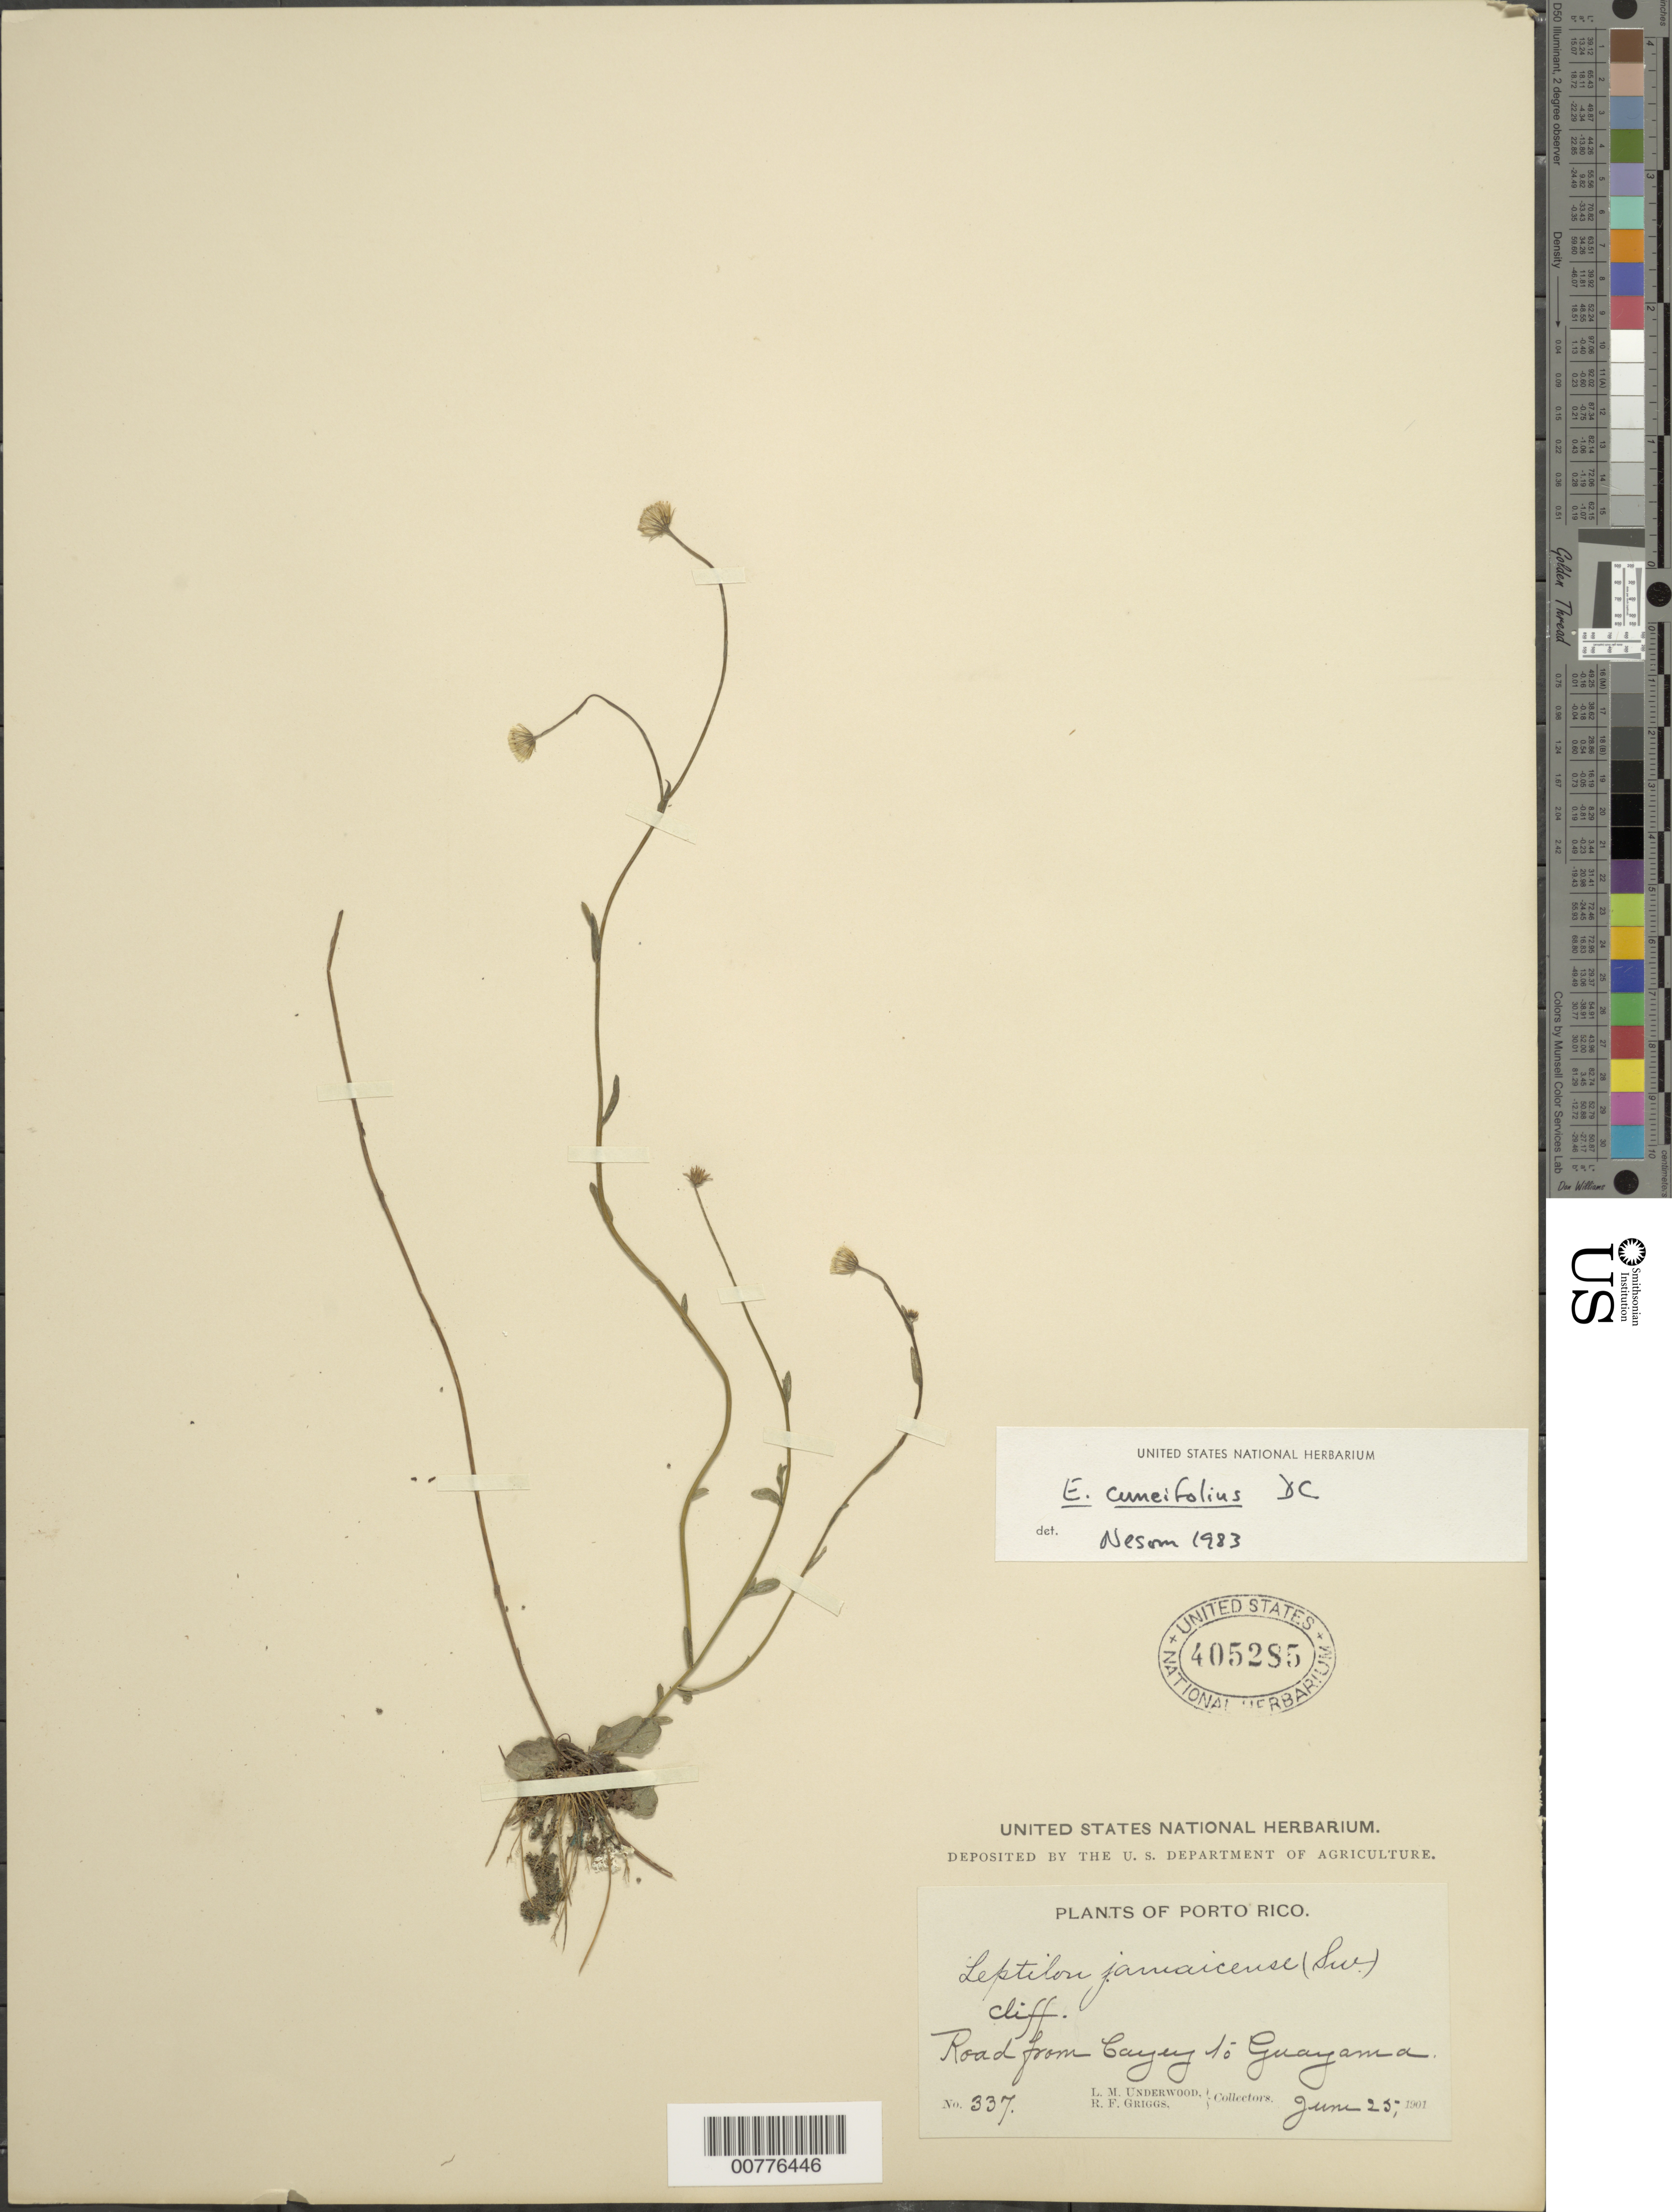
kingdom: Plantae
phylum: Tracheophyta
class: Magnoliopsida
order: Asterales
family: Asteraceae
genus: Erigeron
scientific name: Erigeron cuneifolius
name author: DC.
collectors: L. M. Underwood & R. F. Griggs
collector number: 337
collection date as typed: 25 Jun 1901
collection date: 1901-06-25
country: Puerto Rico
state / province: Cayey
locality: Road from Cayey to Guayama. Cliff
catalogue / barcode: US 405285